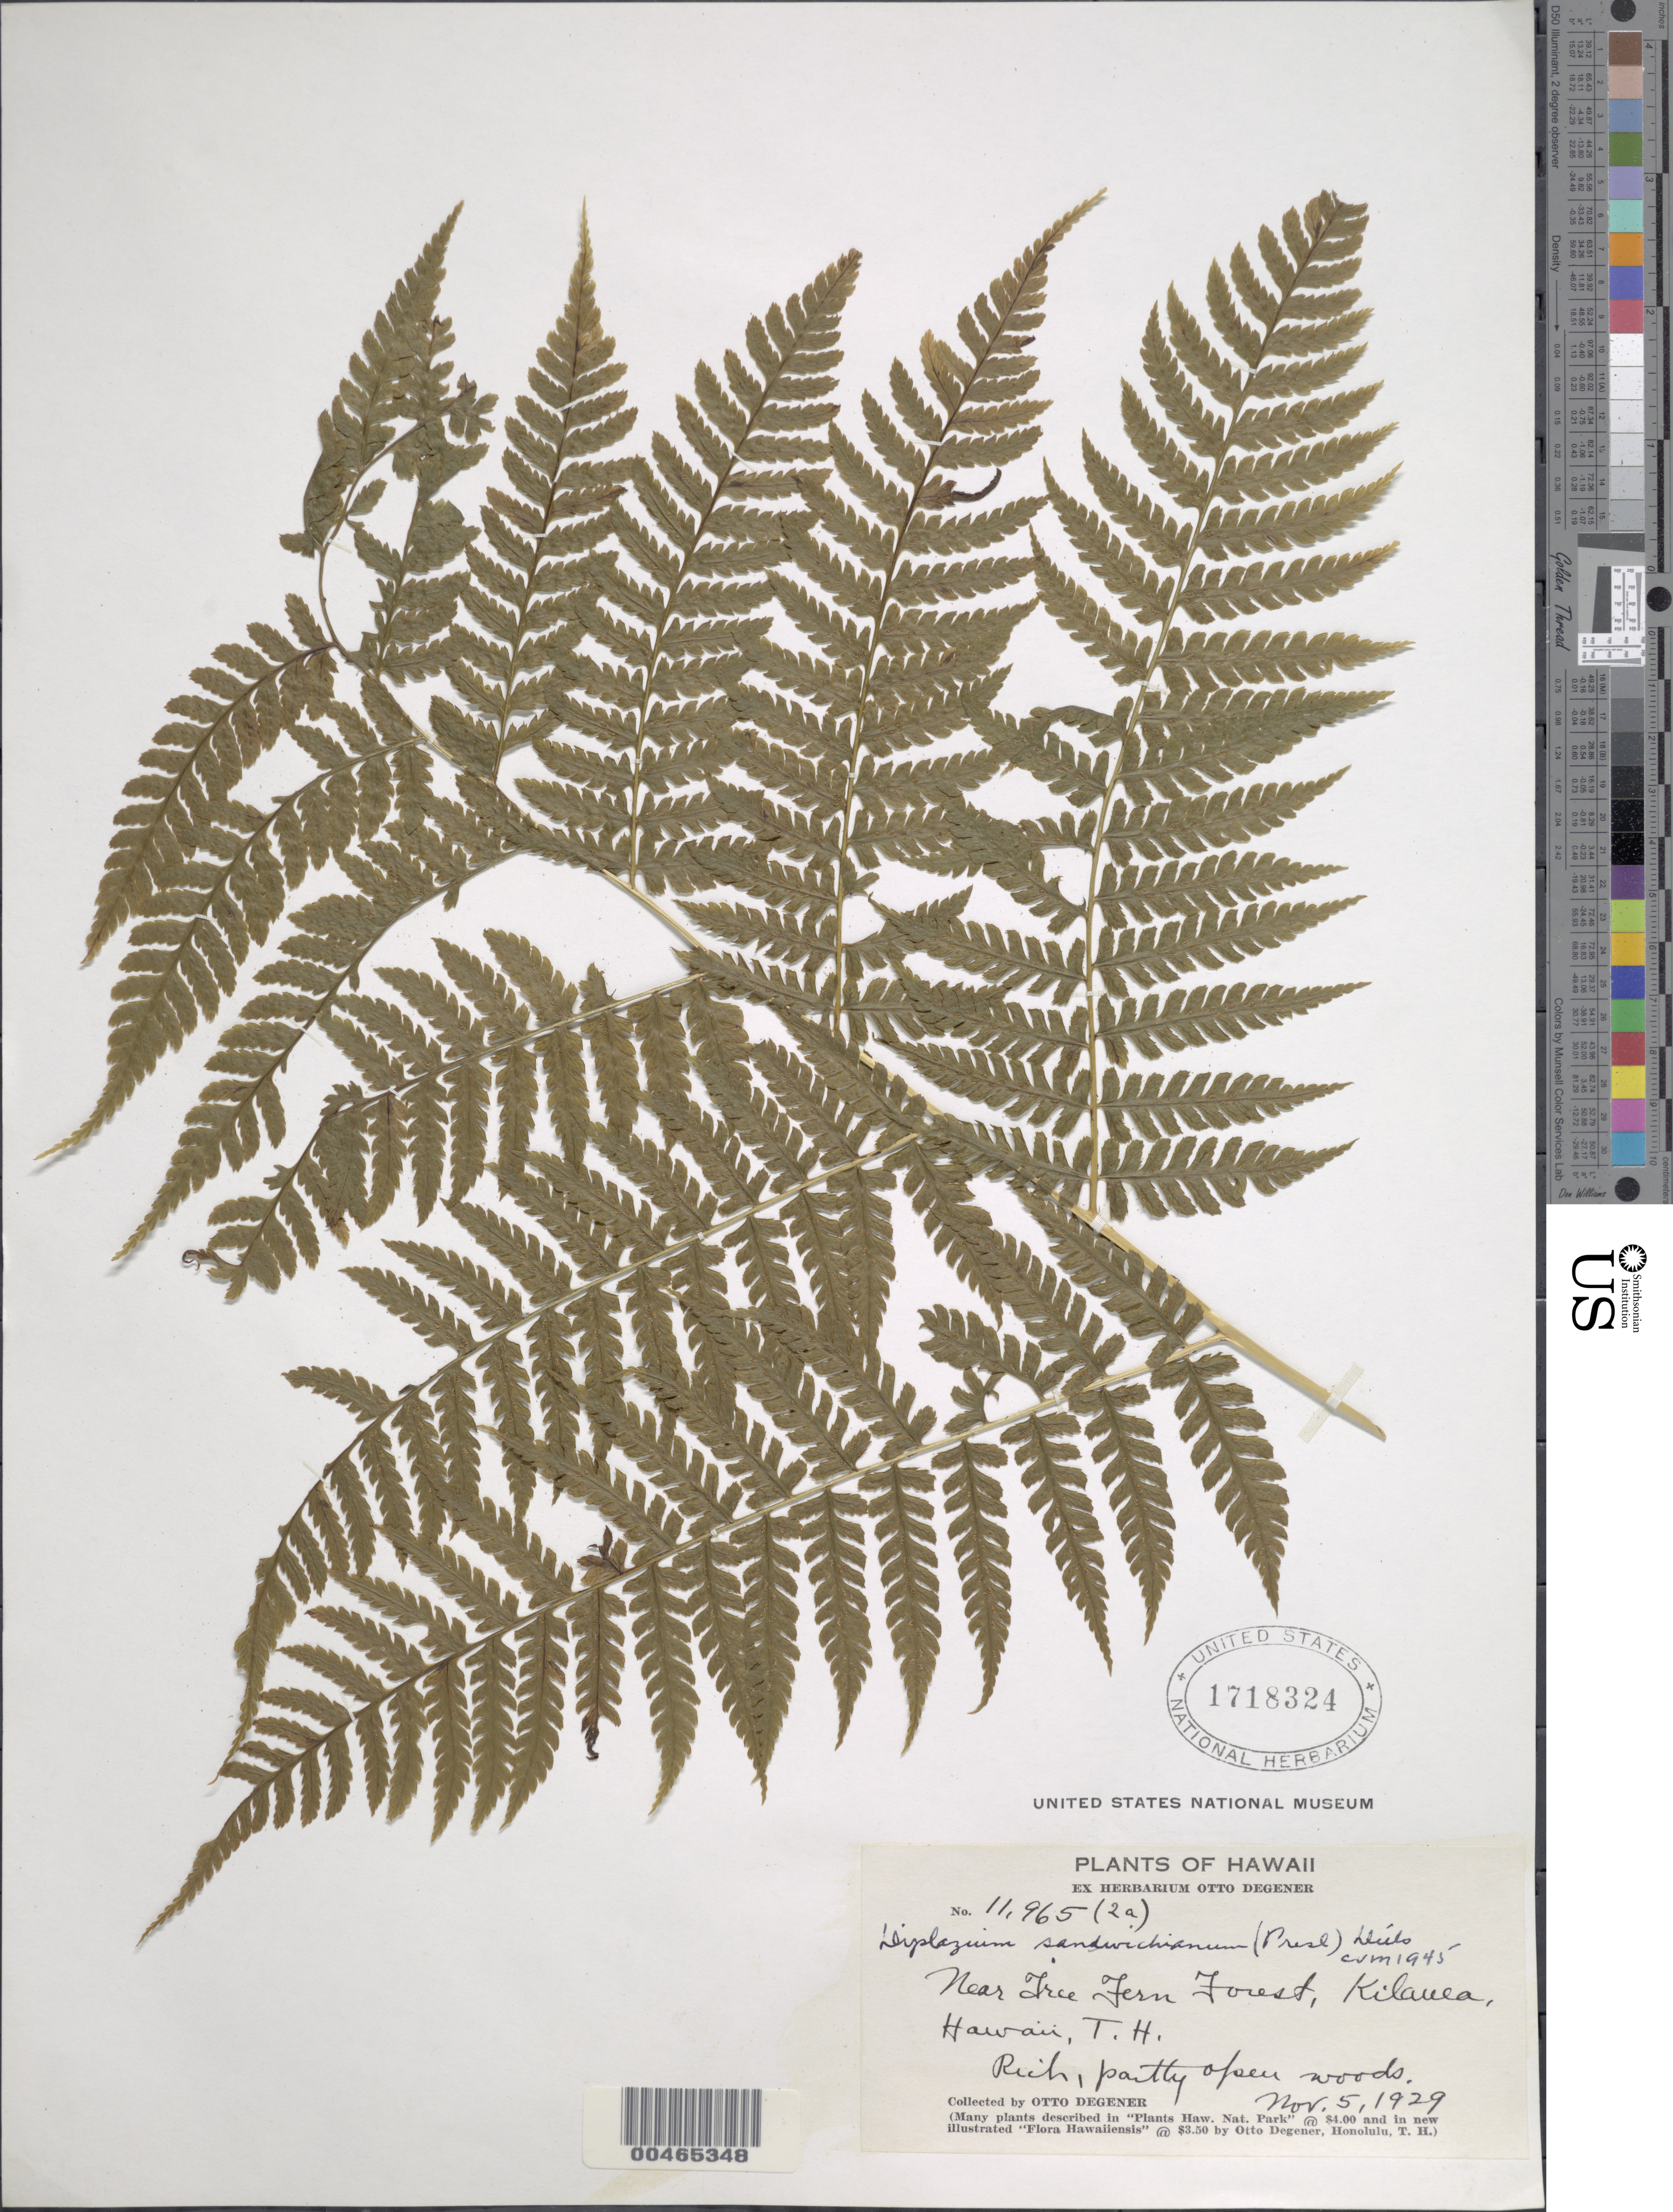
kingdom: Plantae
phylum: Tracheophyta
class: Polypodiopsida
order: Polypodiales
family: Athyriaceae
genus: Diplazium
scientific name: Diplazium sandwichianum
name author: (C. Presl) Diels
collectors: O. Degener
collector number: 11965(2a)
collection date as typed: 5 Nov 1929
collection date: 1929-11-05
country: United States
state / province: Hawaii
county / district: Hawaii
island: Hawaii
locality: Near Tree Fern Forest, Kilauea, Hawaii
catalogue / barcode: US 1718324